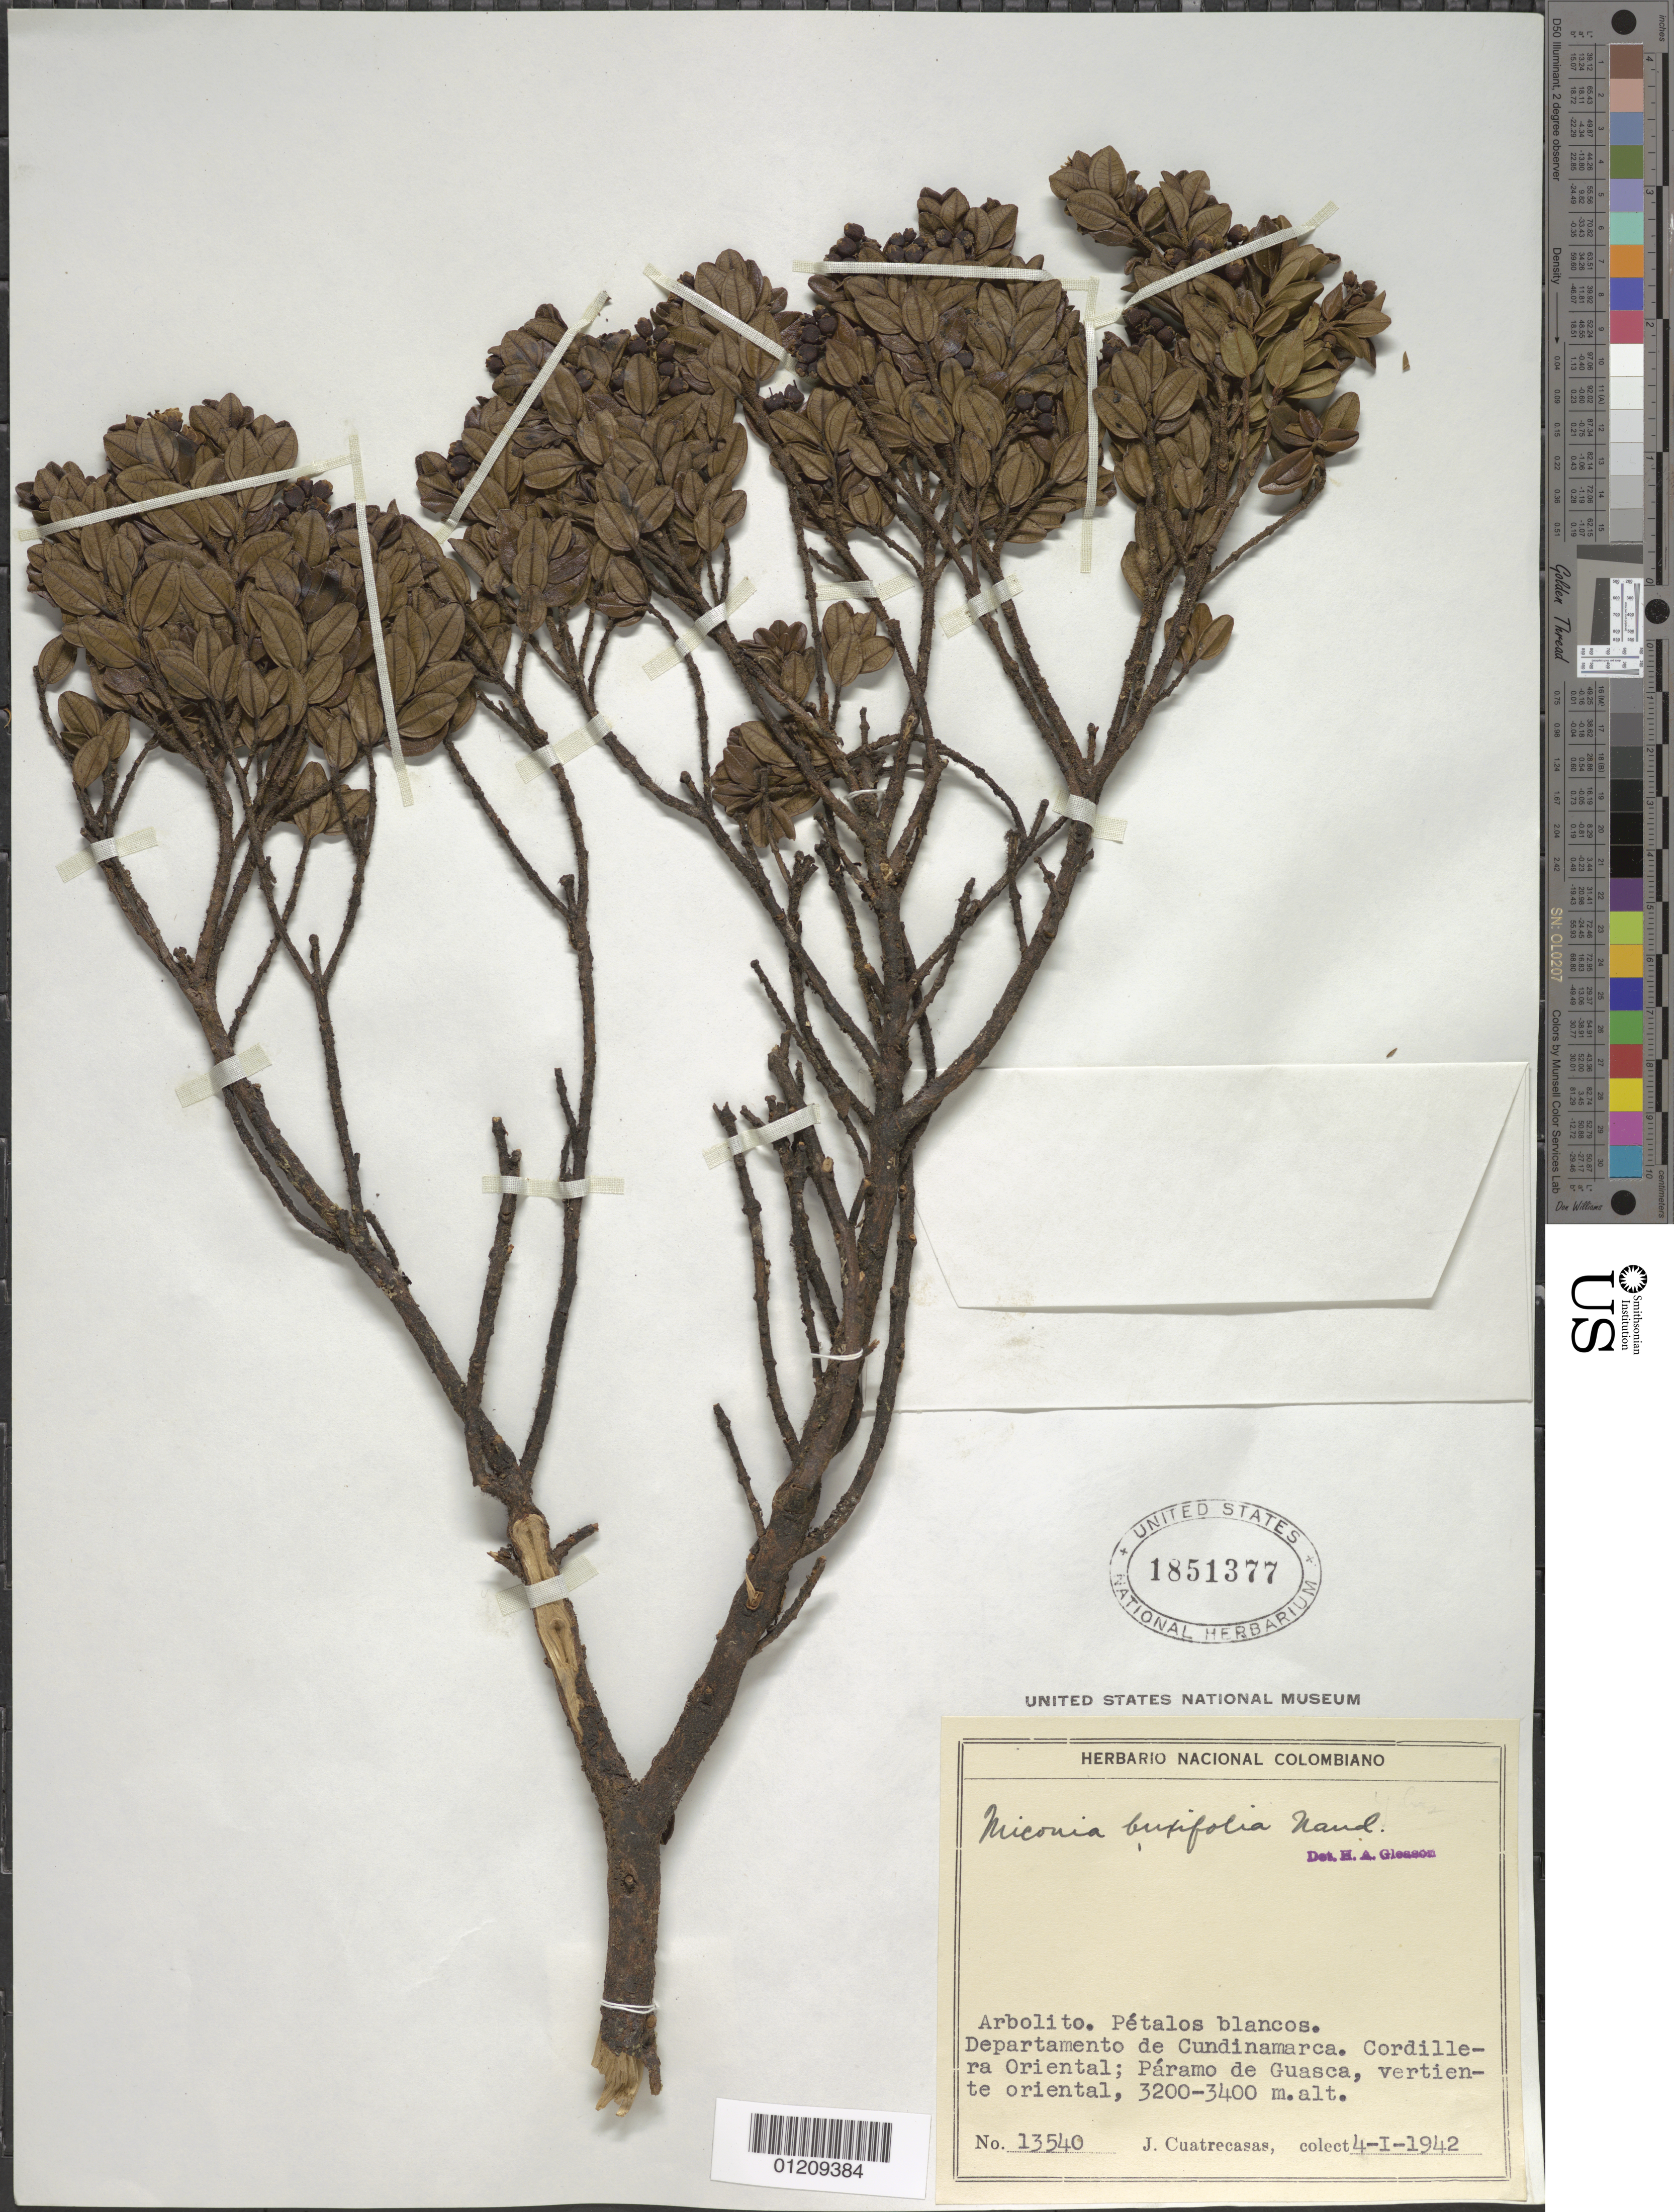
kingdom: Plantae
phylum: Tracheophyta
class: Magnoliopsida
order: Myrtales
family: Melastomataceae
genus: Miconia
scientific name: Miconia summa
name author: Cuatrec.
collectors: J. Cuatrecasas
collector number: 13540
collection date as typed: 04 Jan 1942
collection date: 1942-01-04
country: Colombia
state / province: Cundinamarca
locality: Cordillera Oriental; Páramo de Guasca, vertiente oriental.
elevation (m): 3200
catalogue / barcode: US 1851377